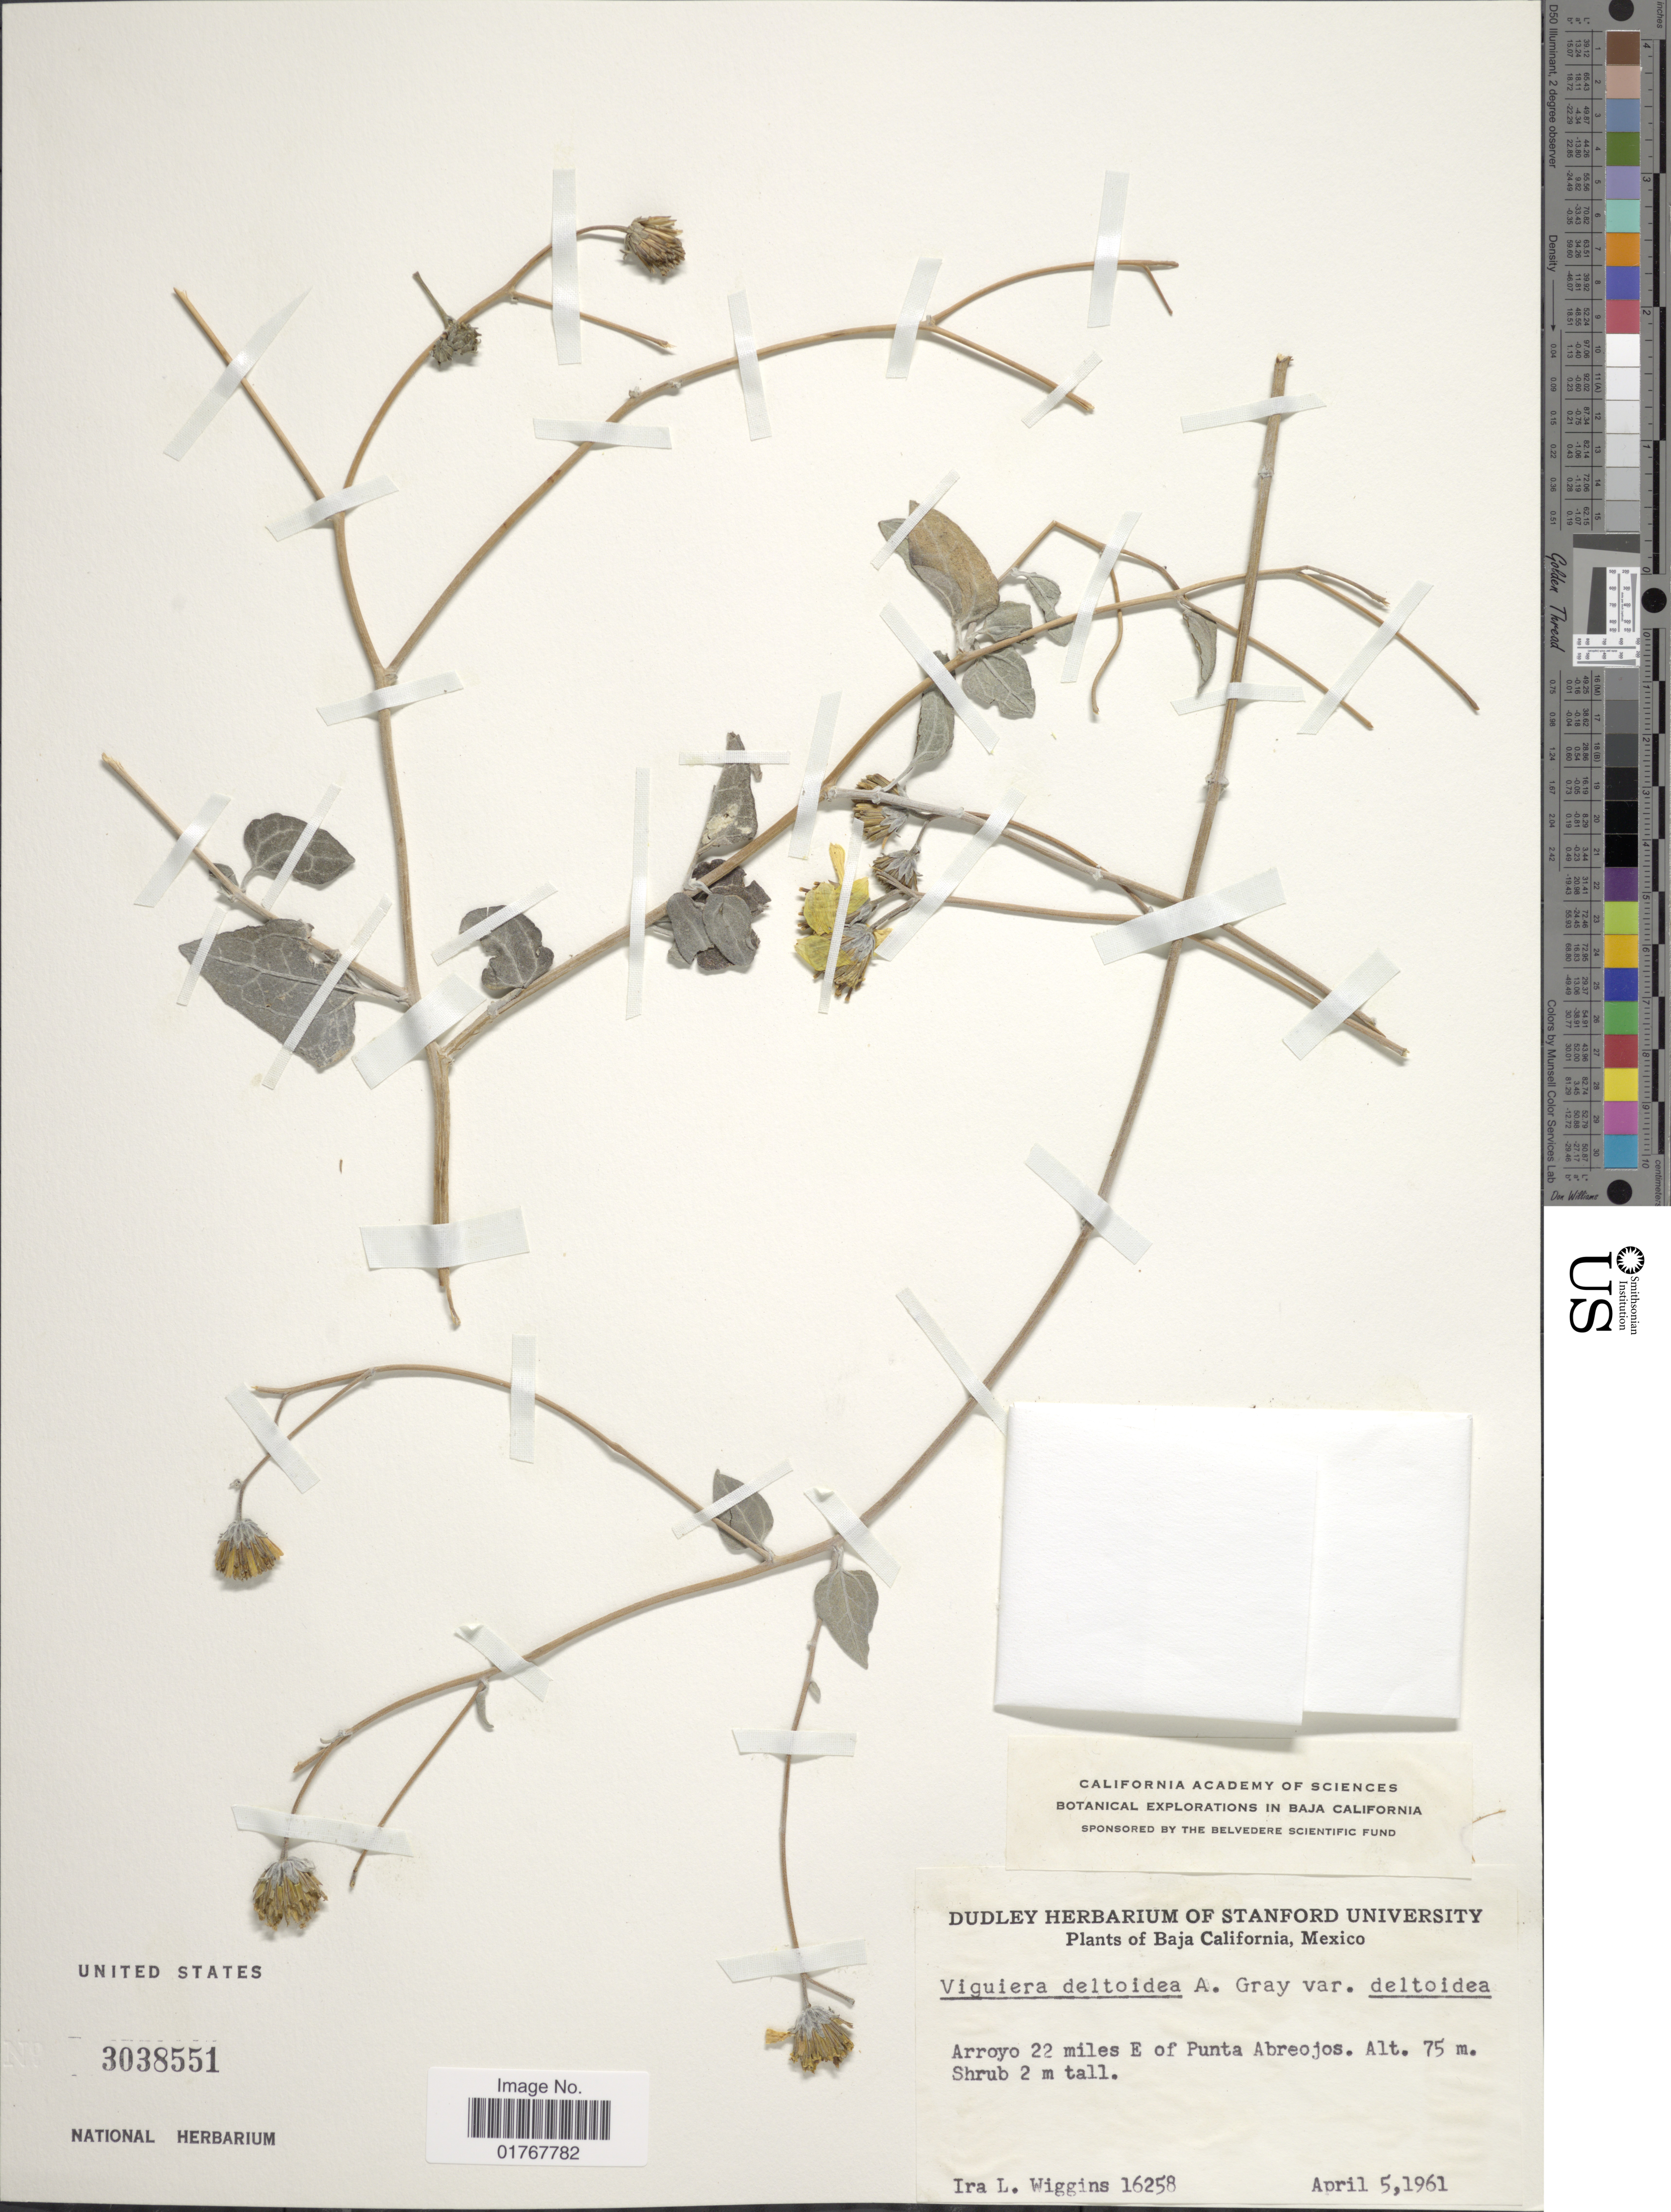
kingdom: Plantae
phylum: Tracheophyta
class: Magnoliopsida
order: Asterales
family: Asteraceae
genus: Viguiera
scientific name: Viguiera deltoidea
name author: A. Gray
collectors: I. L. Wiggins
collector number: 16258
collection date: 1961-04-05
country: Mexico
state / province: Baja California Sur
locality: Arroyo 22 miles E of Punta Abreojos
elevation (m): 75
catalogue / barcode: US 3038551